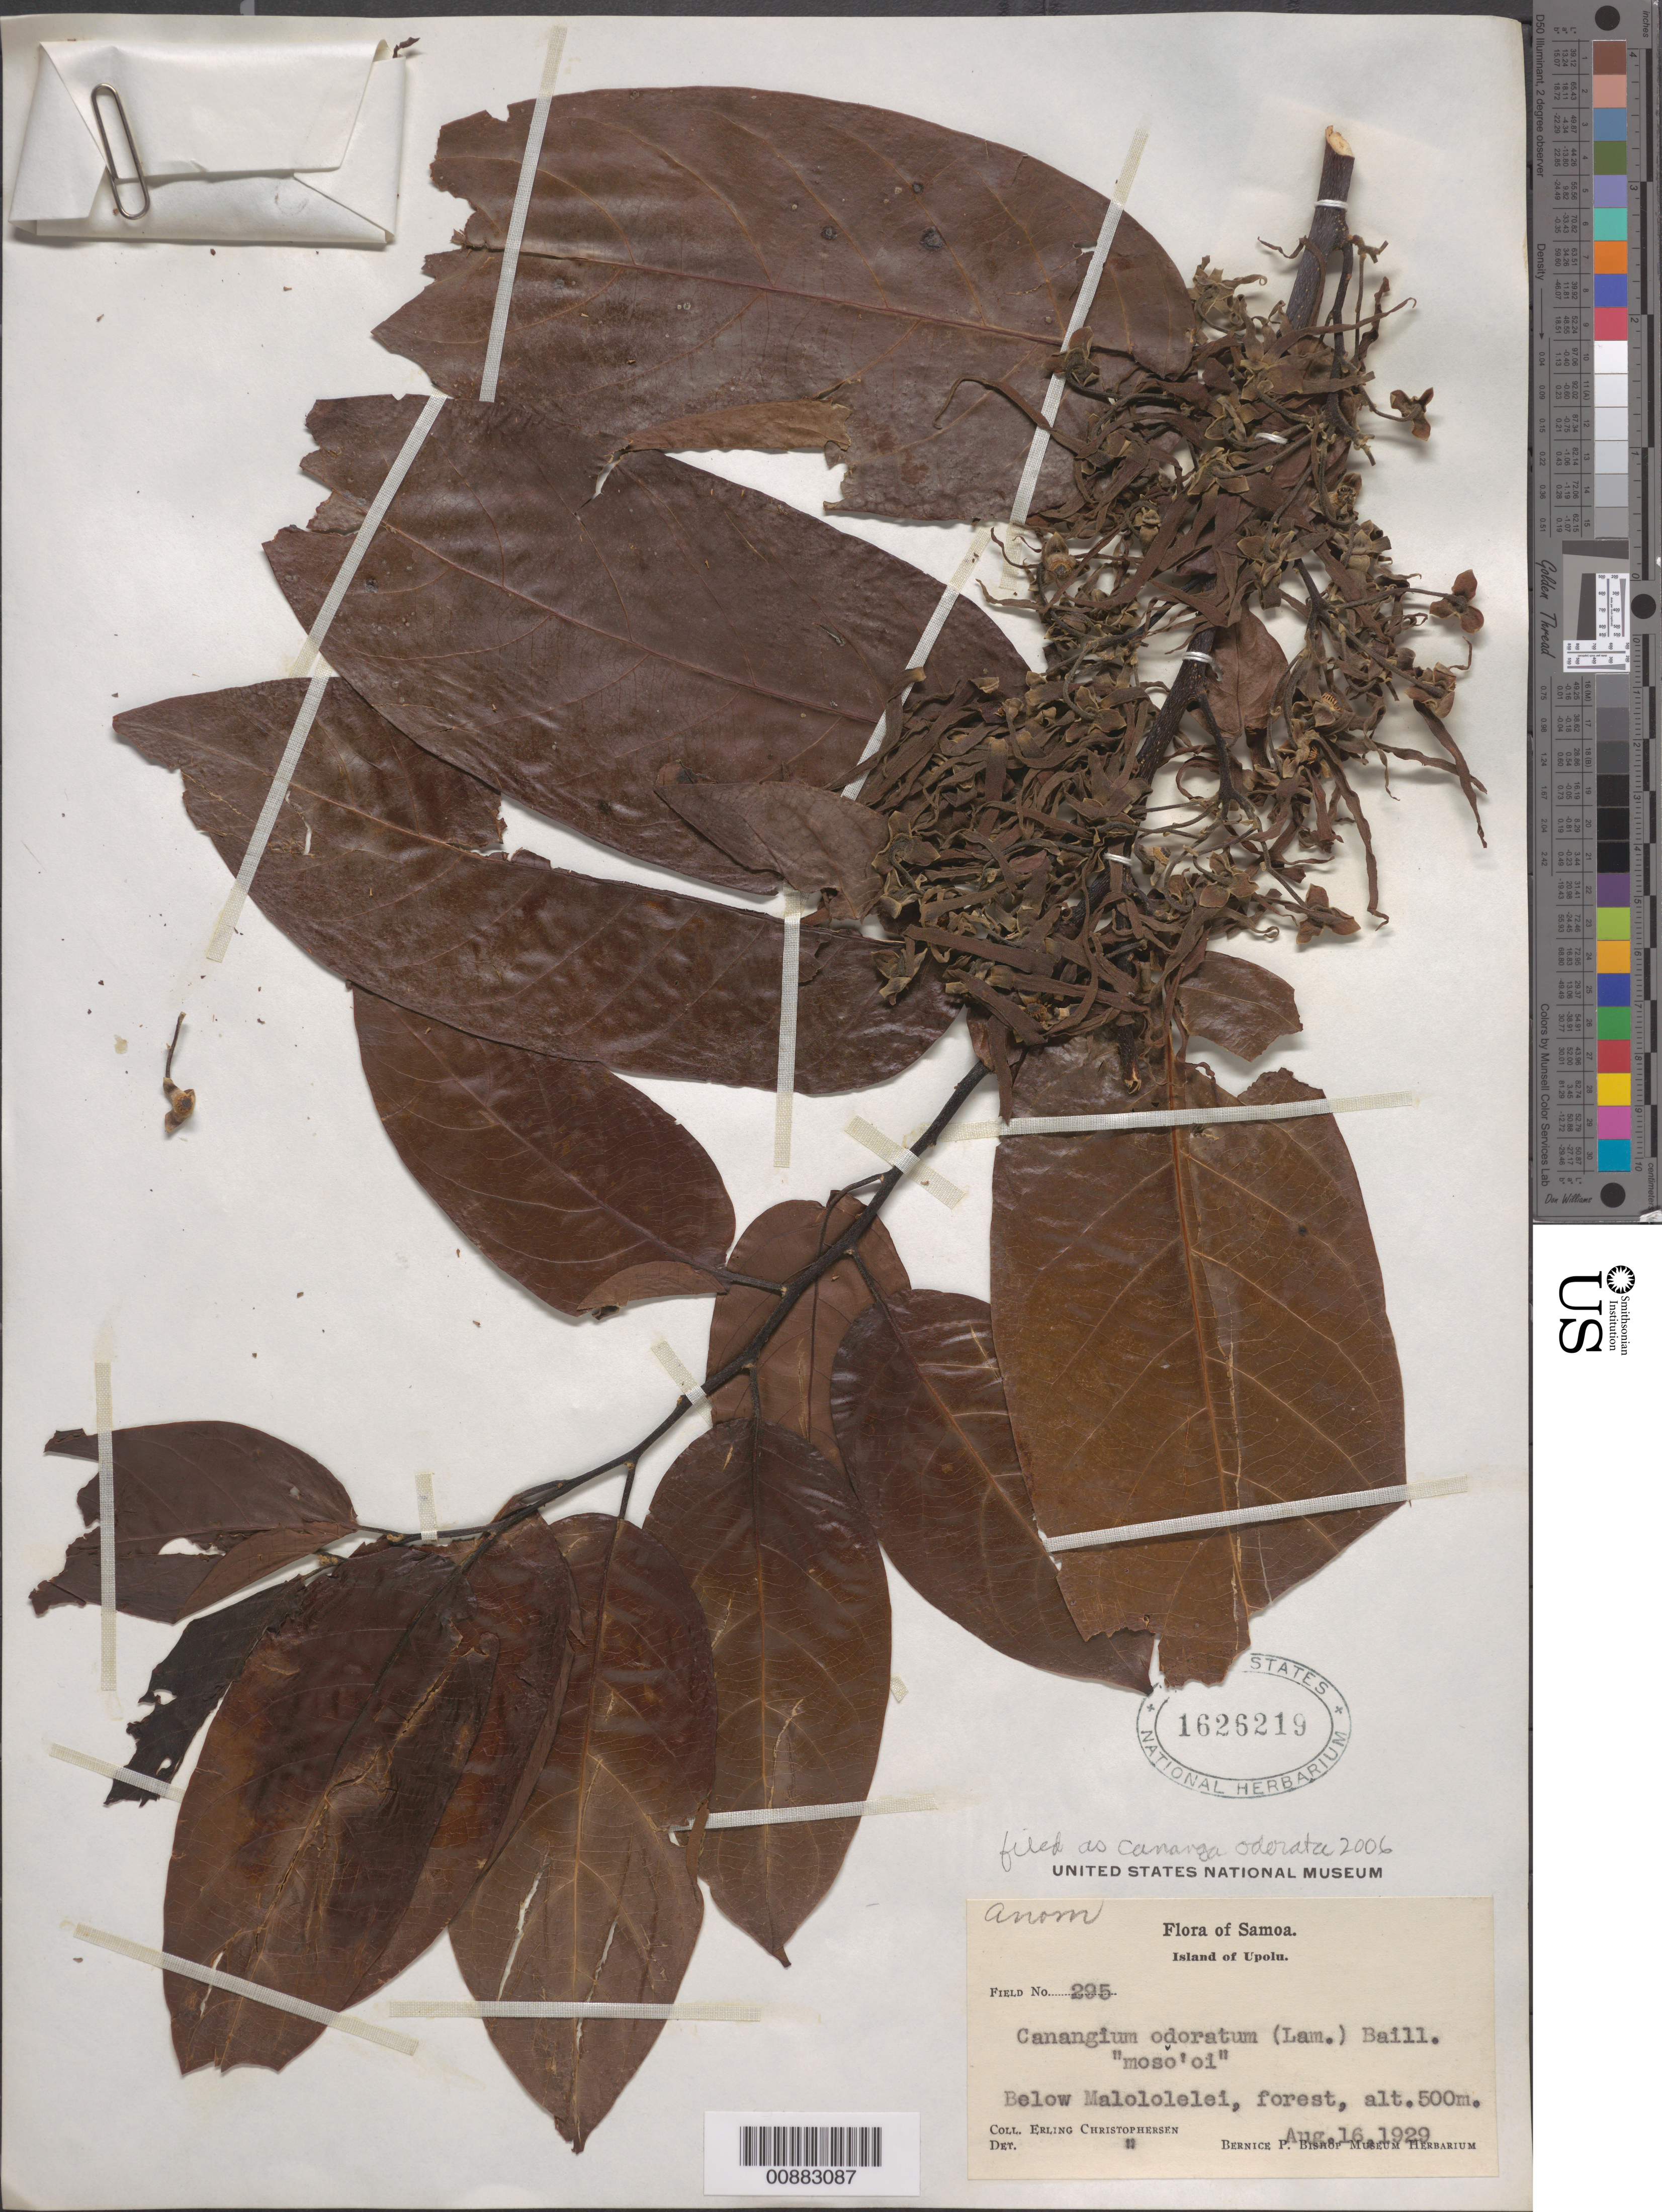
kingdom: Plantae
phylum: Tracheophyta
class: Magnoliopsida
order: Magnoliales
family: Annonaceae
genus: Cananga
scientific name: Cananga odorata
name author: (Lam.) Hook. f. & Thomson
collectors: E. Christophersen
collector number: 295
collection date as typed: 16 Aug 1929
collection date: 1929-08-16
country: Samoa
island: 'Upolu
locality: below Malololelei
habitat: forest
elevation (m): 500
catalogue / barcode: US 1626219